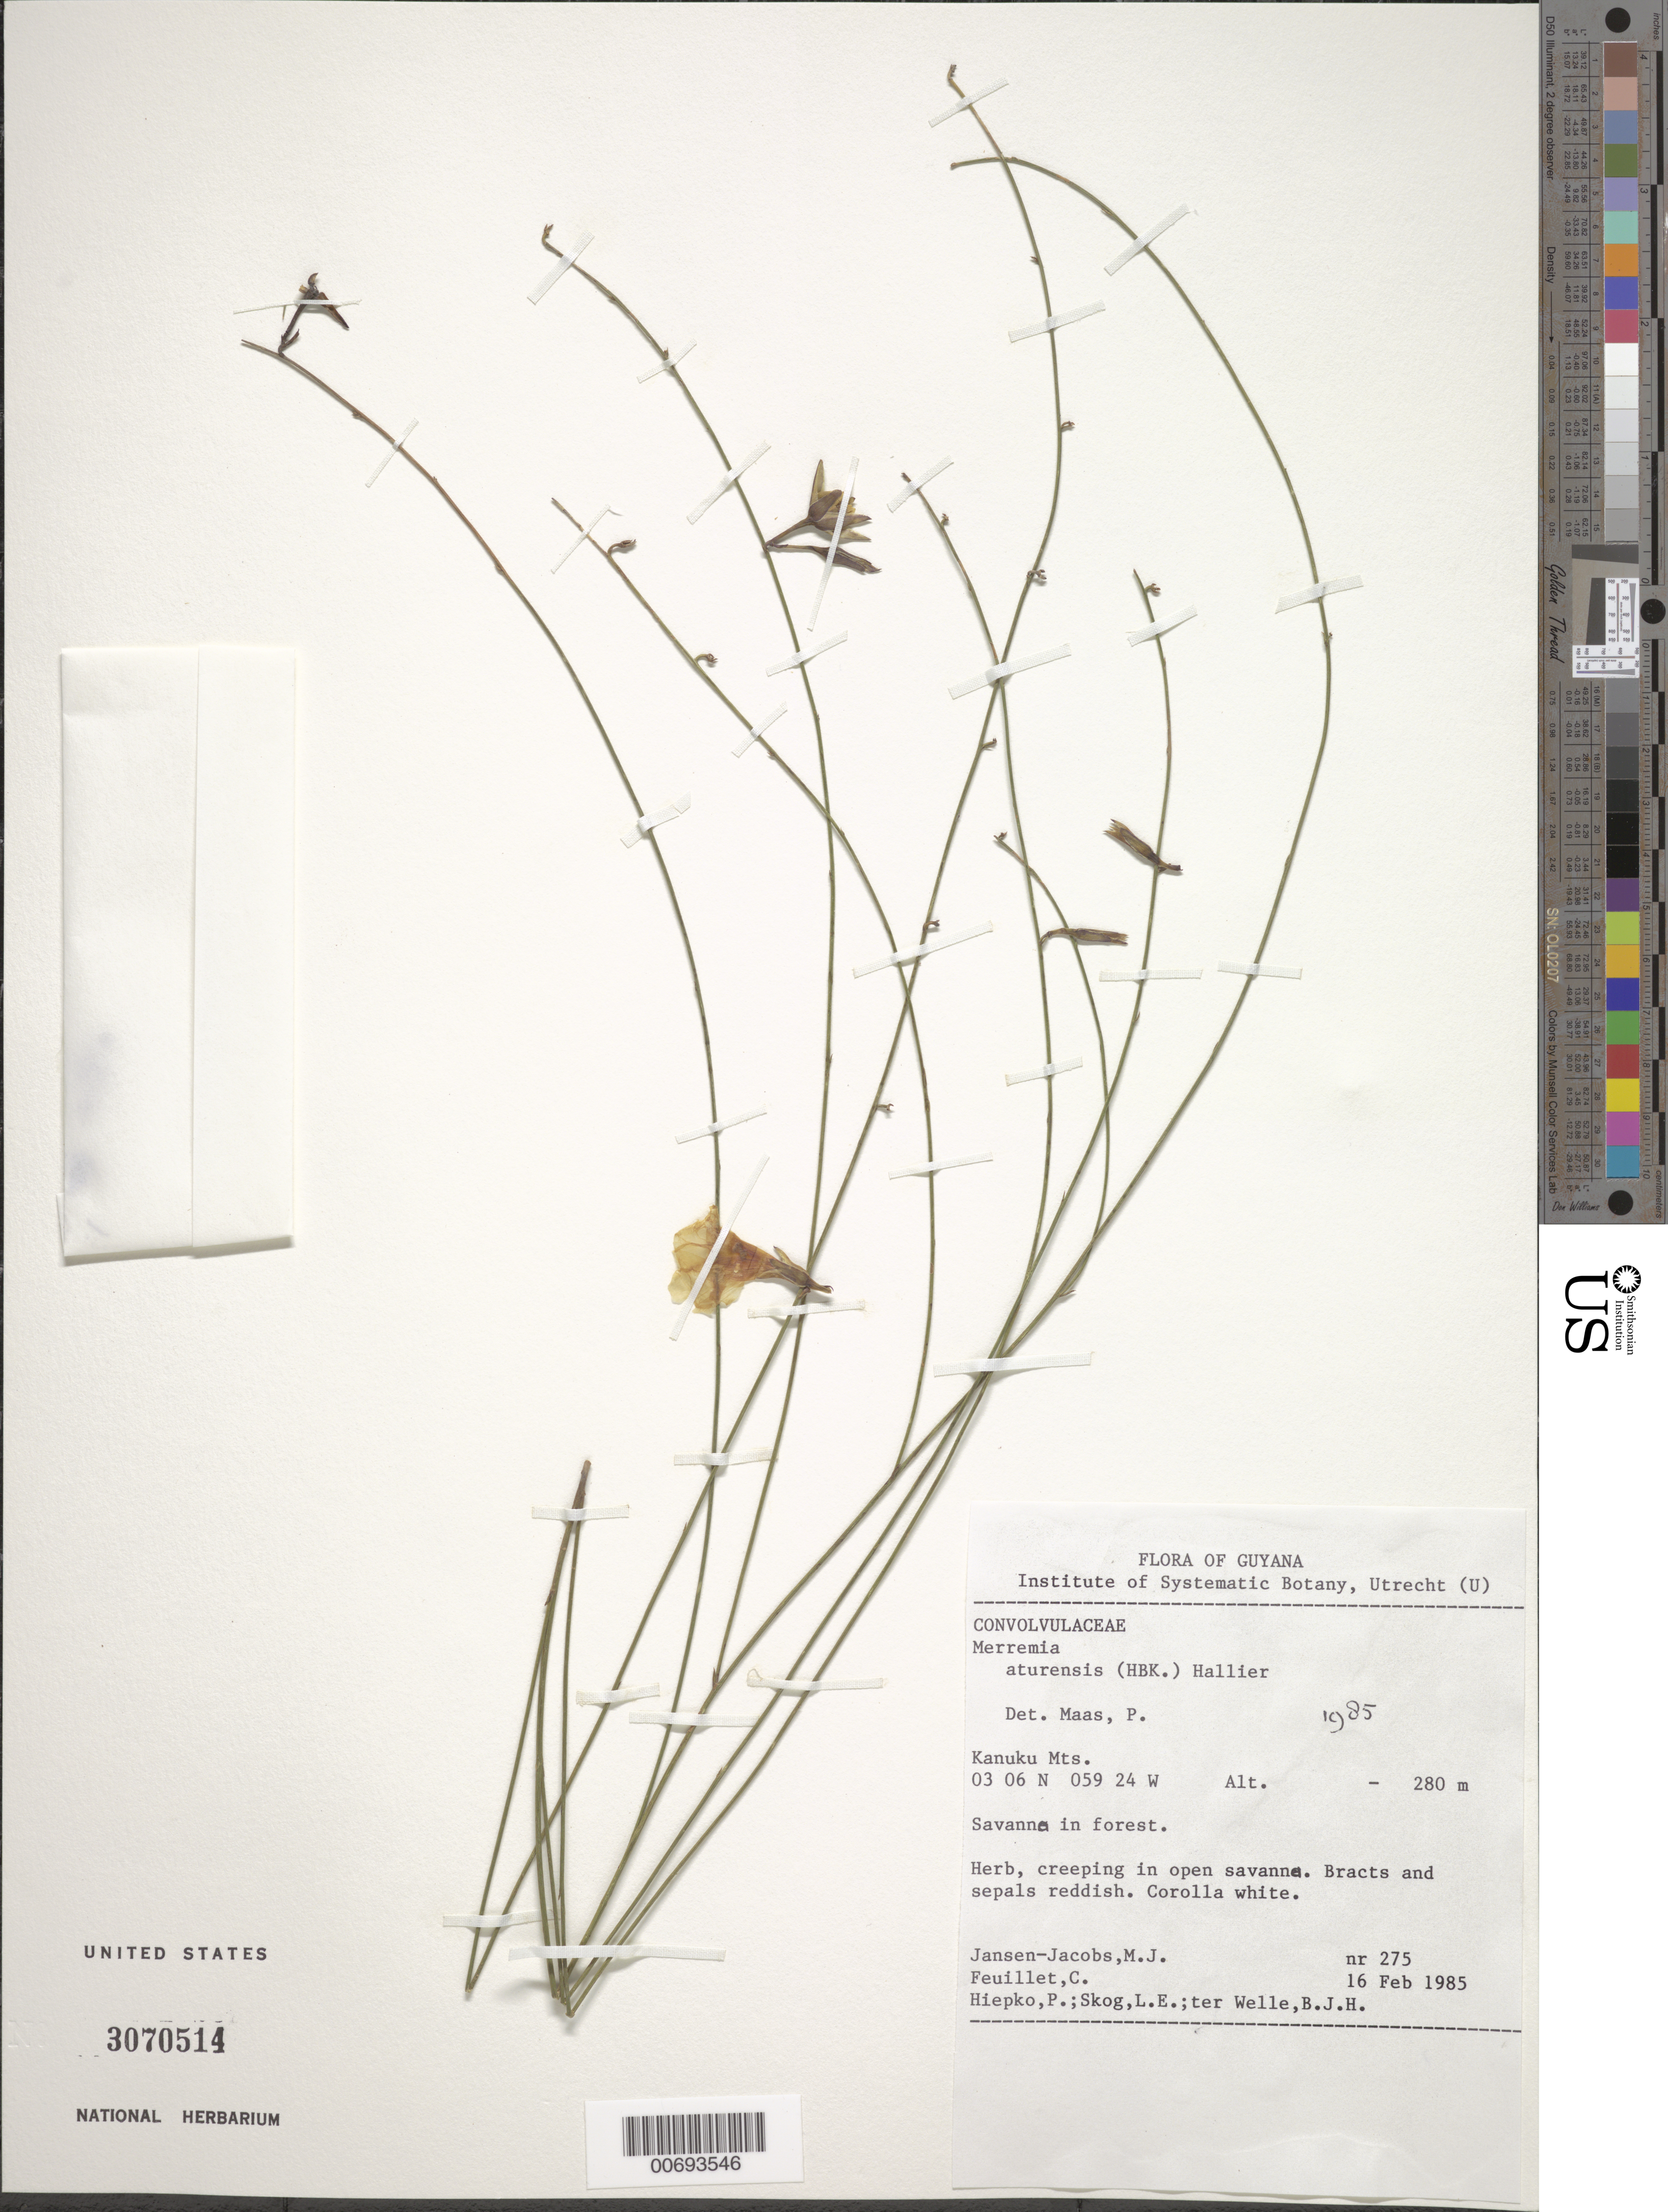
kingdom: Plantae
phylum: Tracheophyta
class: Magnoliopsida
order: Solanales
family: Convolvulaceae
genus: Distimake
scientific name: Distimake aturensis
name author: (Kunth) A. R. Simões & Staples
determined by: Strong, Mark T., (BOT), Smithsonian Institution - National Museum of Natural History (UNITED STATES)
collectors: M. J. Jansen-Jacobs, C. Feuillet, P. H. Hiepko, L. E. Skog & B. Welle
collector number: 275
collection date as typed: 16-Feb-85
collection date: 1985-02-16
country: Guyana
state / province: U. Takutu-U. Essequibo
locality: Kanuku Mts.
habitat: Savanna in forest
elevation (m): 280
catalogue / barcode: US 3070514